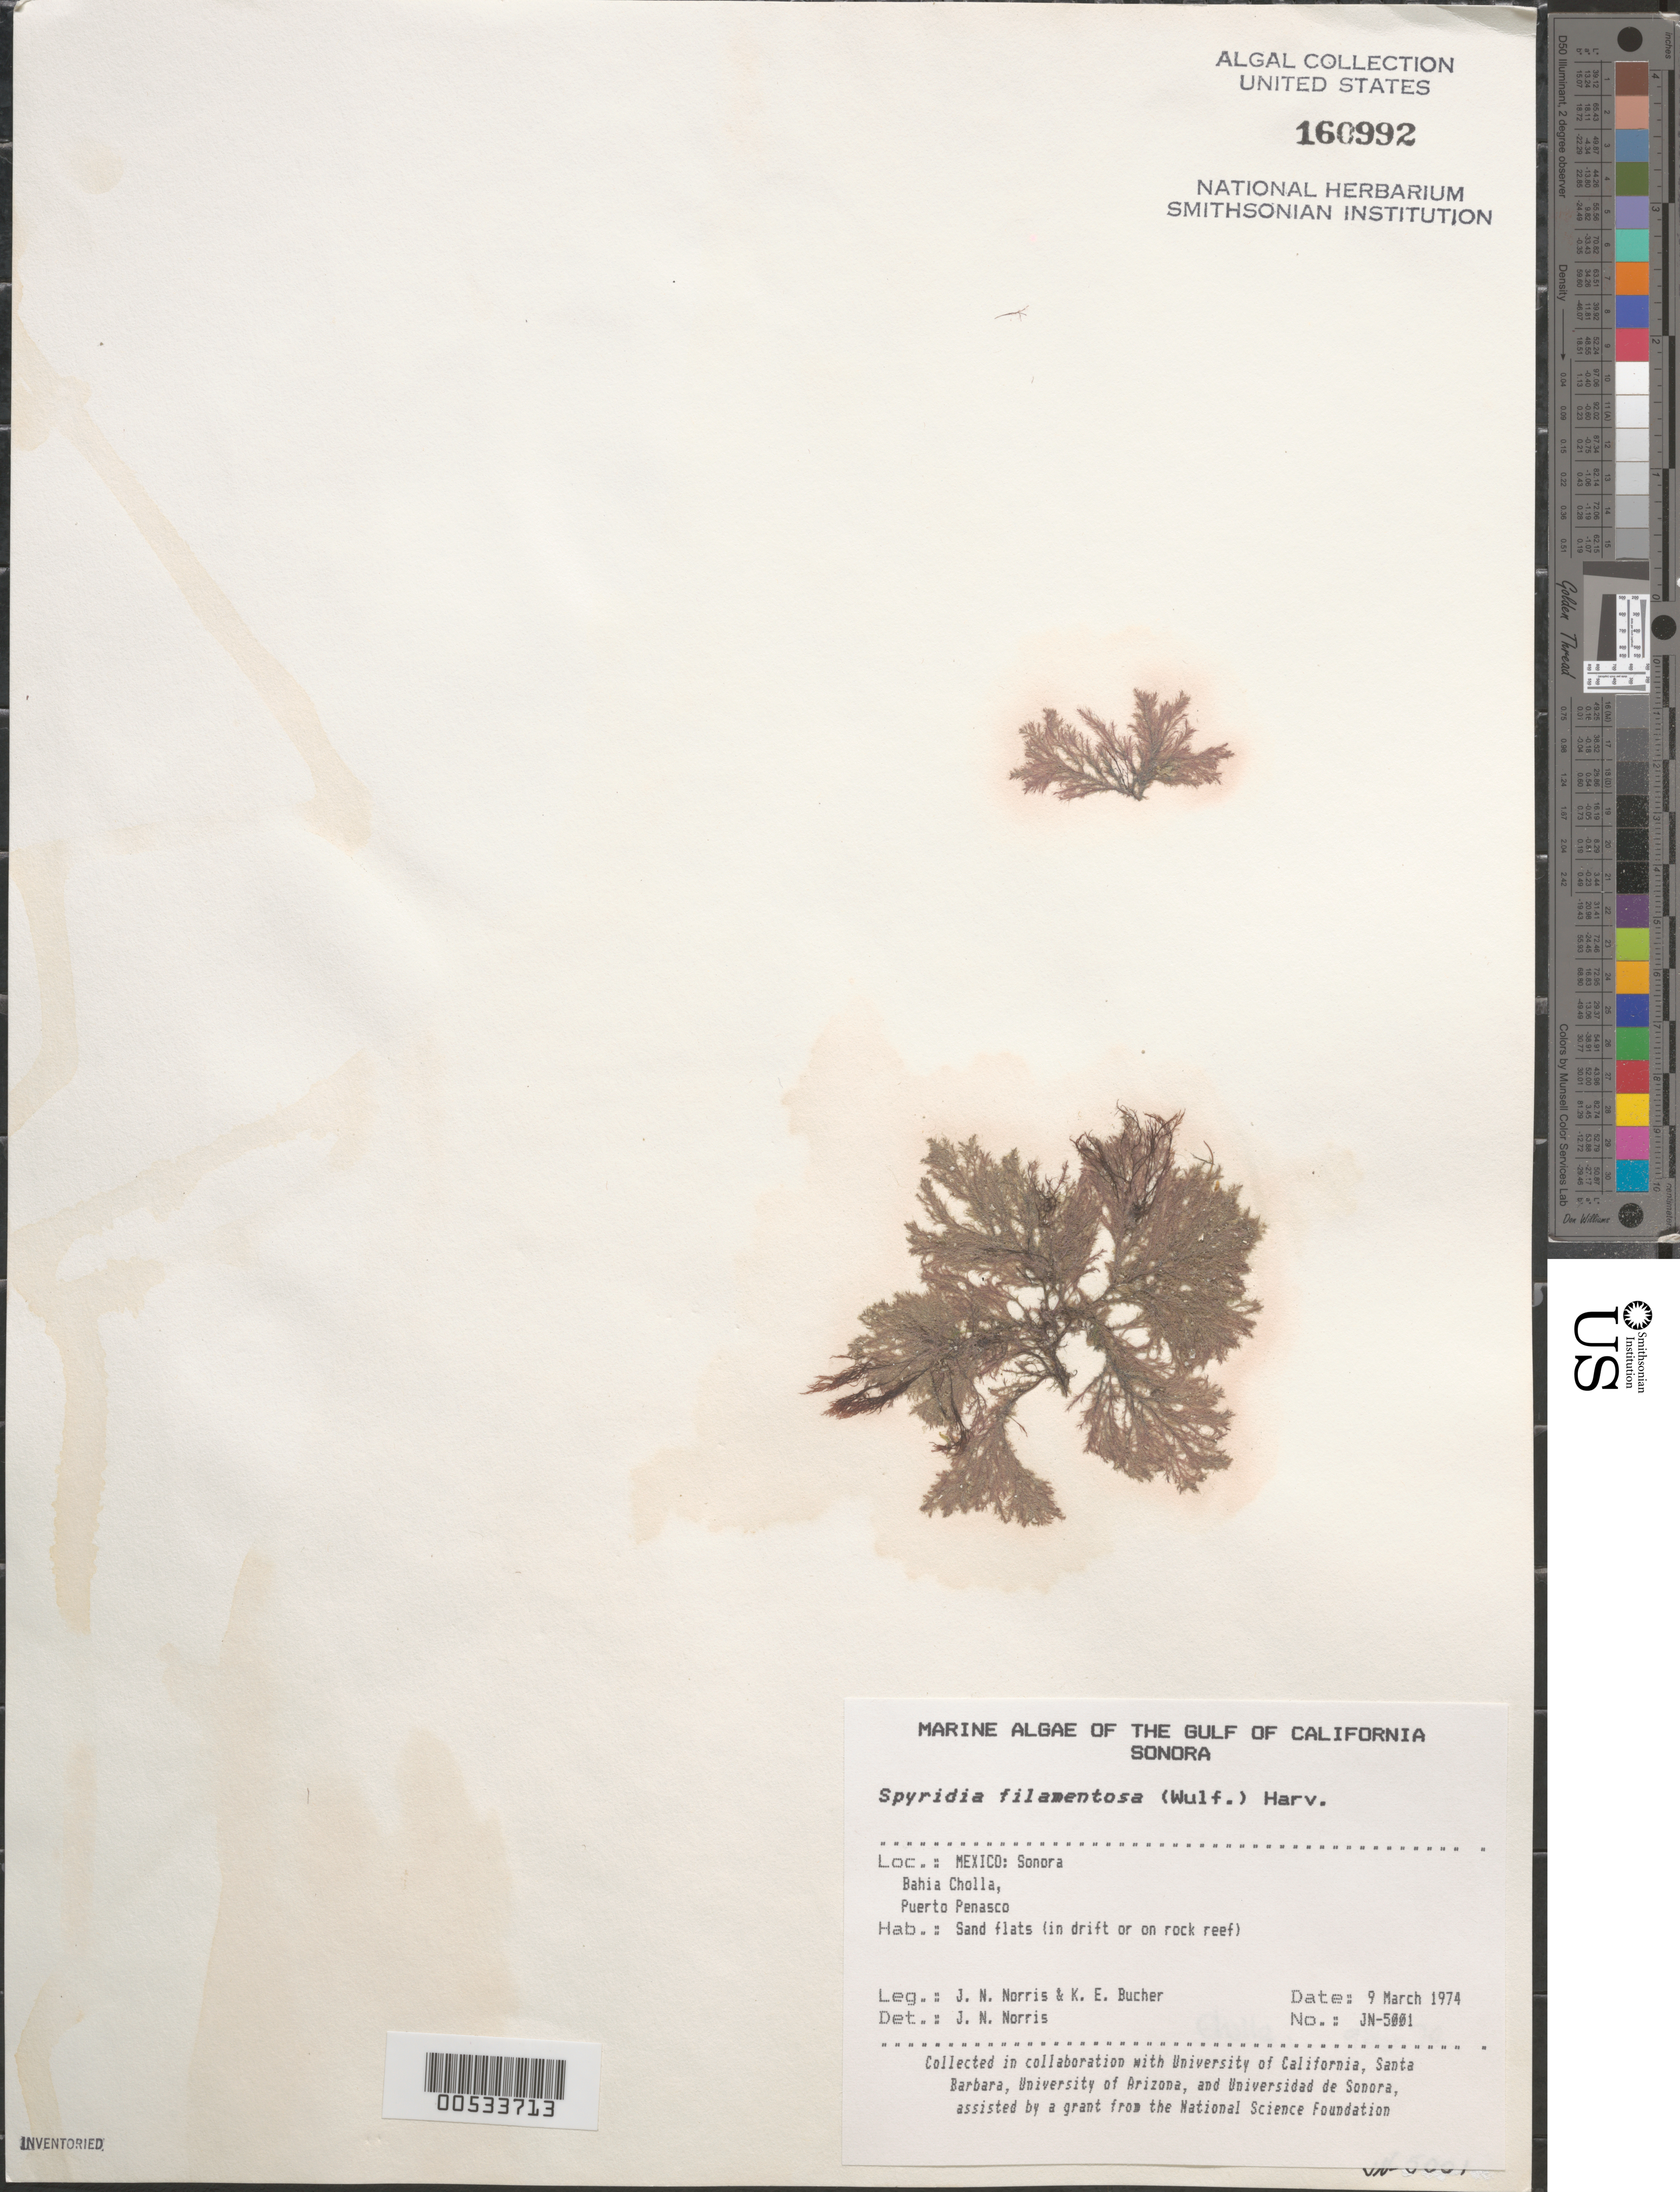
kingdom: Plantae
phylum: Rhodophyta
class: Florideophyceae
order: Ceramiales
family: Spyridiaceae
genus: Spyridia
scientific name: Spyridia filamentosa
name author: (Wulfen) Harv.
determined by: Norris, James N.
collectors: J. N. Norris & K. E. Bucher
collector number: JN-5001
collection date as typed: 09 Mar 1974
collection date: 1974-03-09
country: Mexico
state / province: Sonora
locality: Bahia Cholla, Puerto Penasco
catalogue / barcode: US 160992